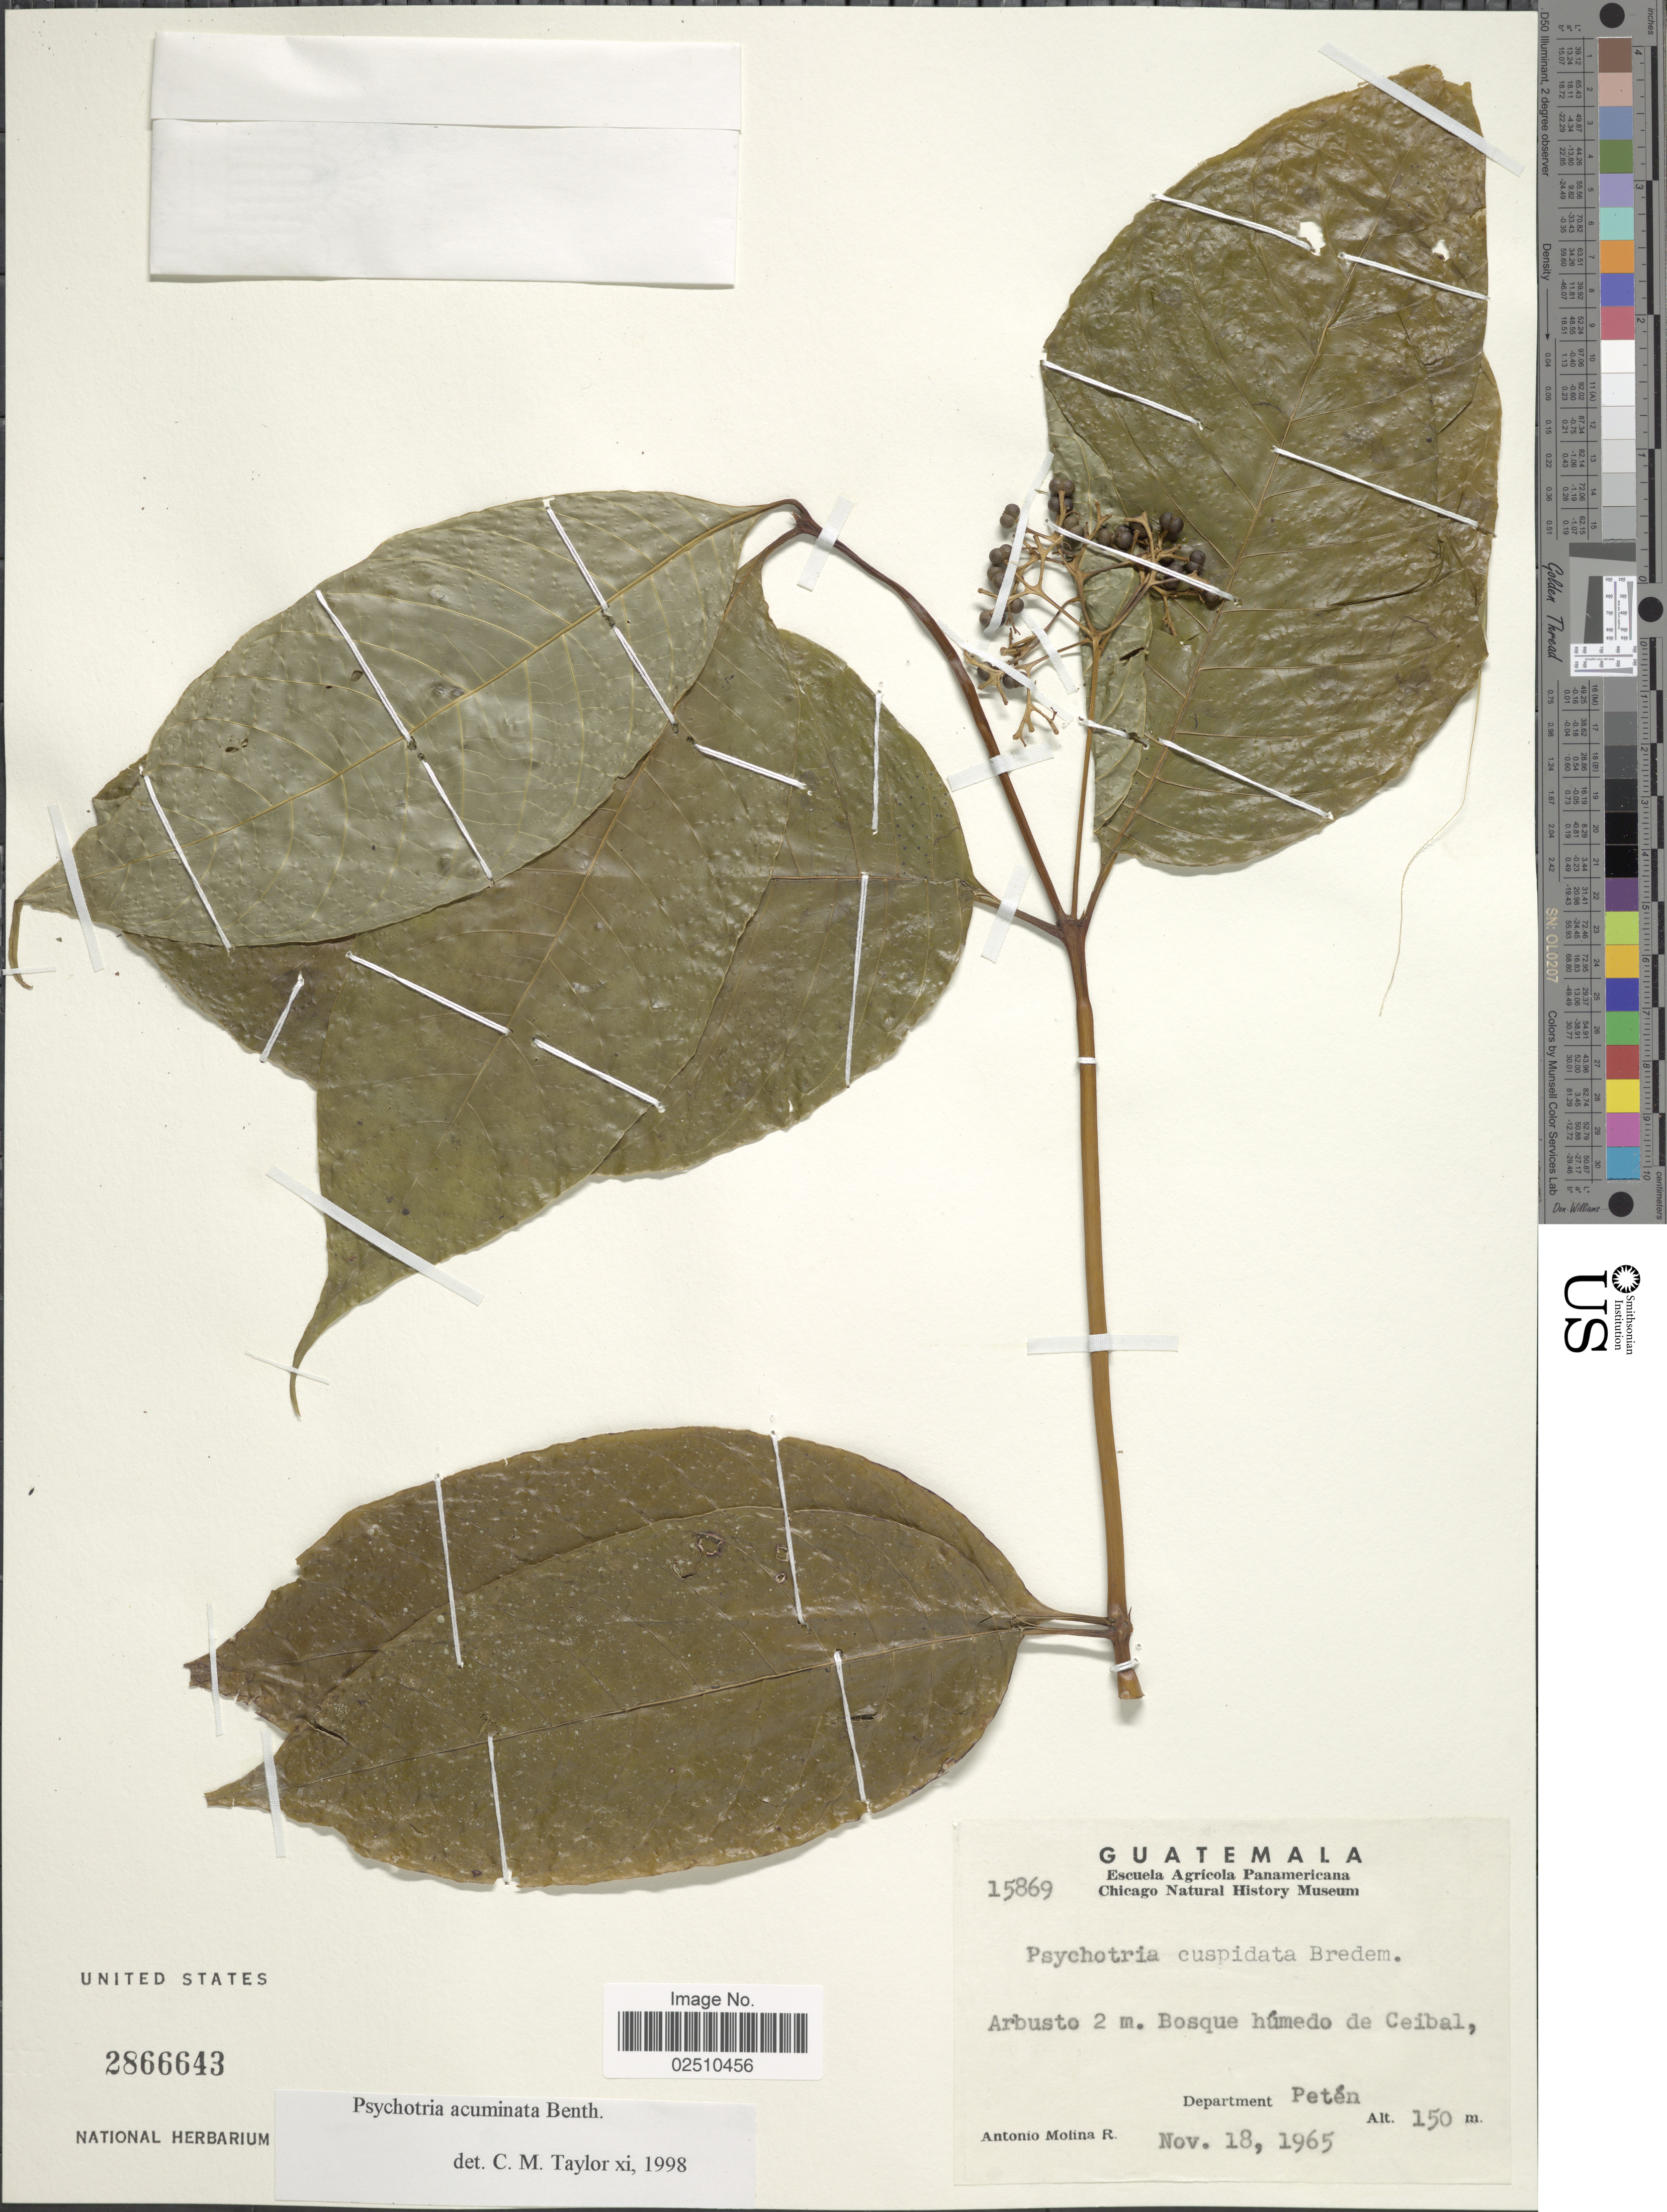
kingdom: Plantae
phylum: Tracheophyta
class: Magnoliopsida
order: Gentianales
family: Rubiaceae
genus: Psychotria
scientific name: Psychotria acuminata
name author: Benth.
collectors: A. Molina R.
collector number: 15869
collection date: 1965-11-18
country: Guatemala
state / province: El Petén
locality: Bosque humedo de Ceibal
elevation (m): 150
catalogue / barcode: US 2866643